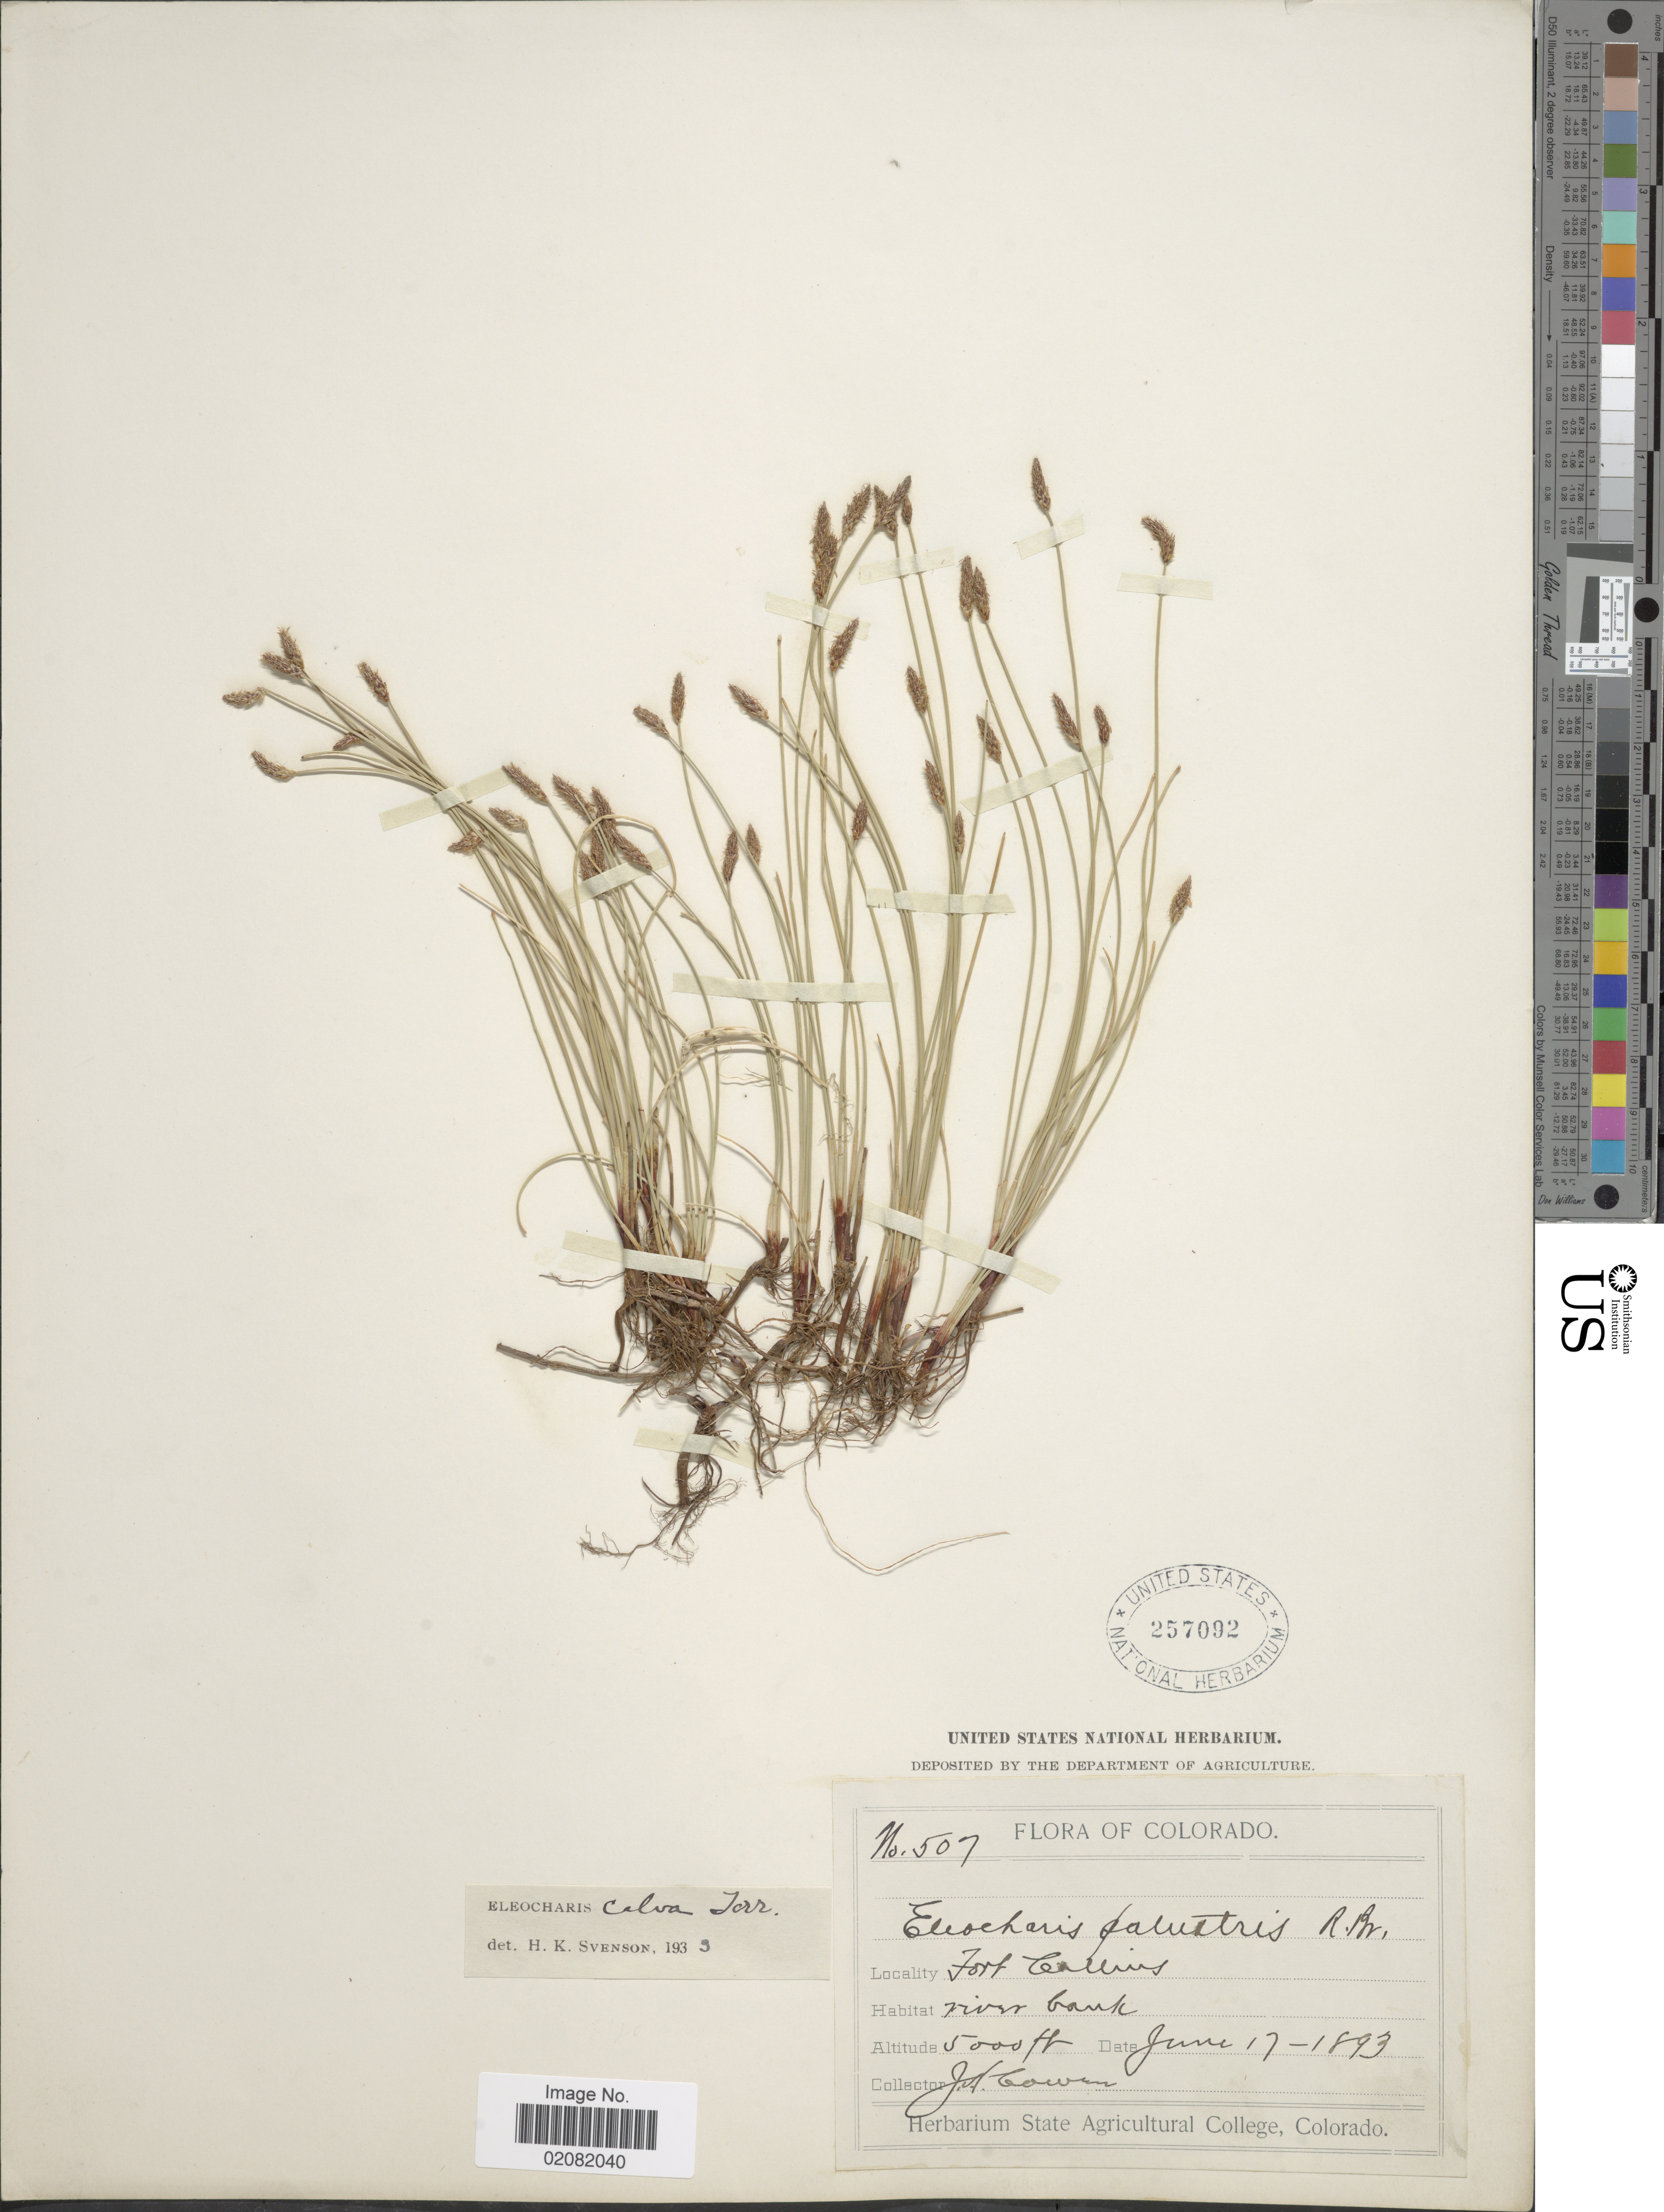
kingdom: Plantae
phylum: Tracheophyta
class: Liliopsida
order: Poales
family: Cyperaceae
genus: Eleocharis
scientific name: Eleocharis erythropoda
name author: Steud.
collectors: J. H. Cowen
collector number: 507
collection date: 1893-06-17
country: United States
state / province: Colorado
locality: Fort Collins, river bank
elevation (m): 1524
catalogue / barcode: US 257092